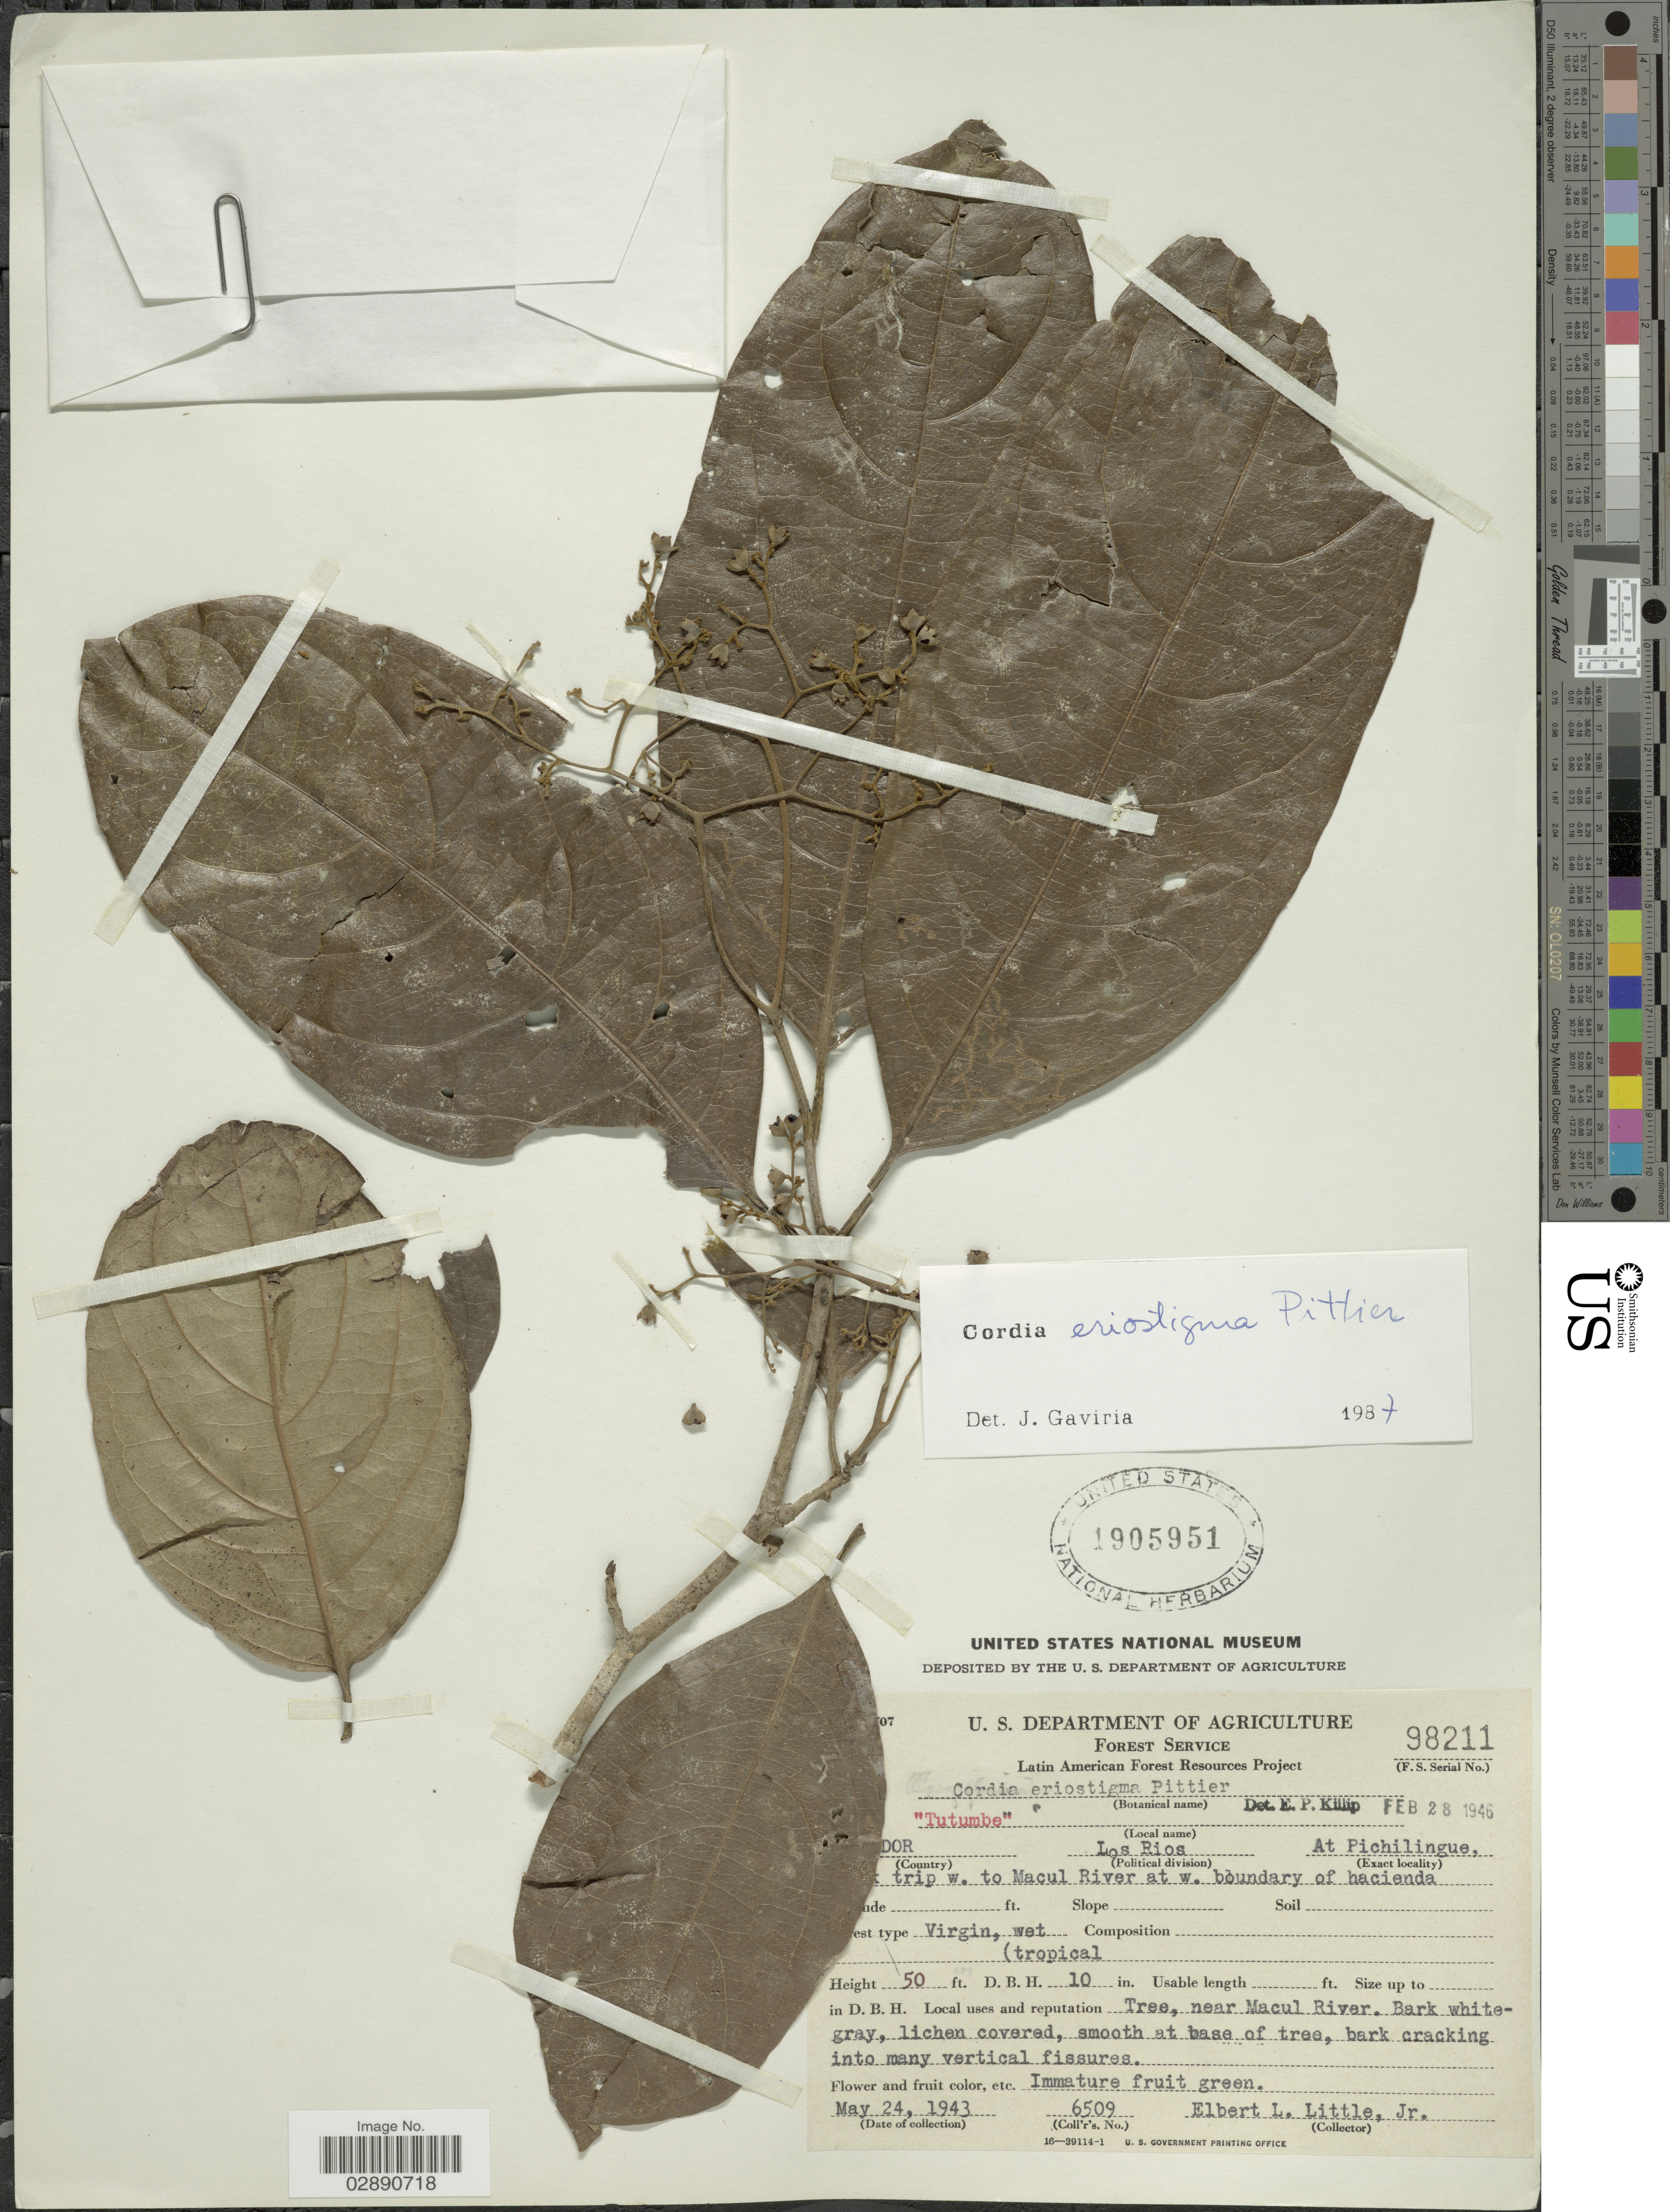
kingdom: Plantae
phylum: Tracheophyta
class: Magnoliopsida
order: Boraginales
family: Cordiaceae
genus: Cordia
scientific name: Cordia eriostigma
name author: Pittier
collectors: E. L. Little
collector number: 6509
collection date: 1943-05-24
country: Ecuador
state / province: Los Ríos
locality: At Pichilingue. Pack trip w. to Macul River at w. boundary of hacienda. Near Macul River.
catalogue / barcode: US 1905951